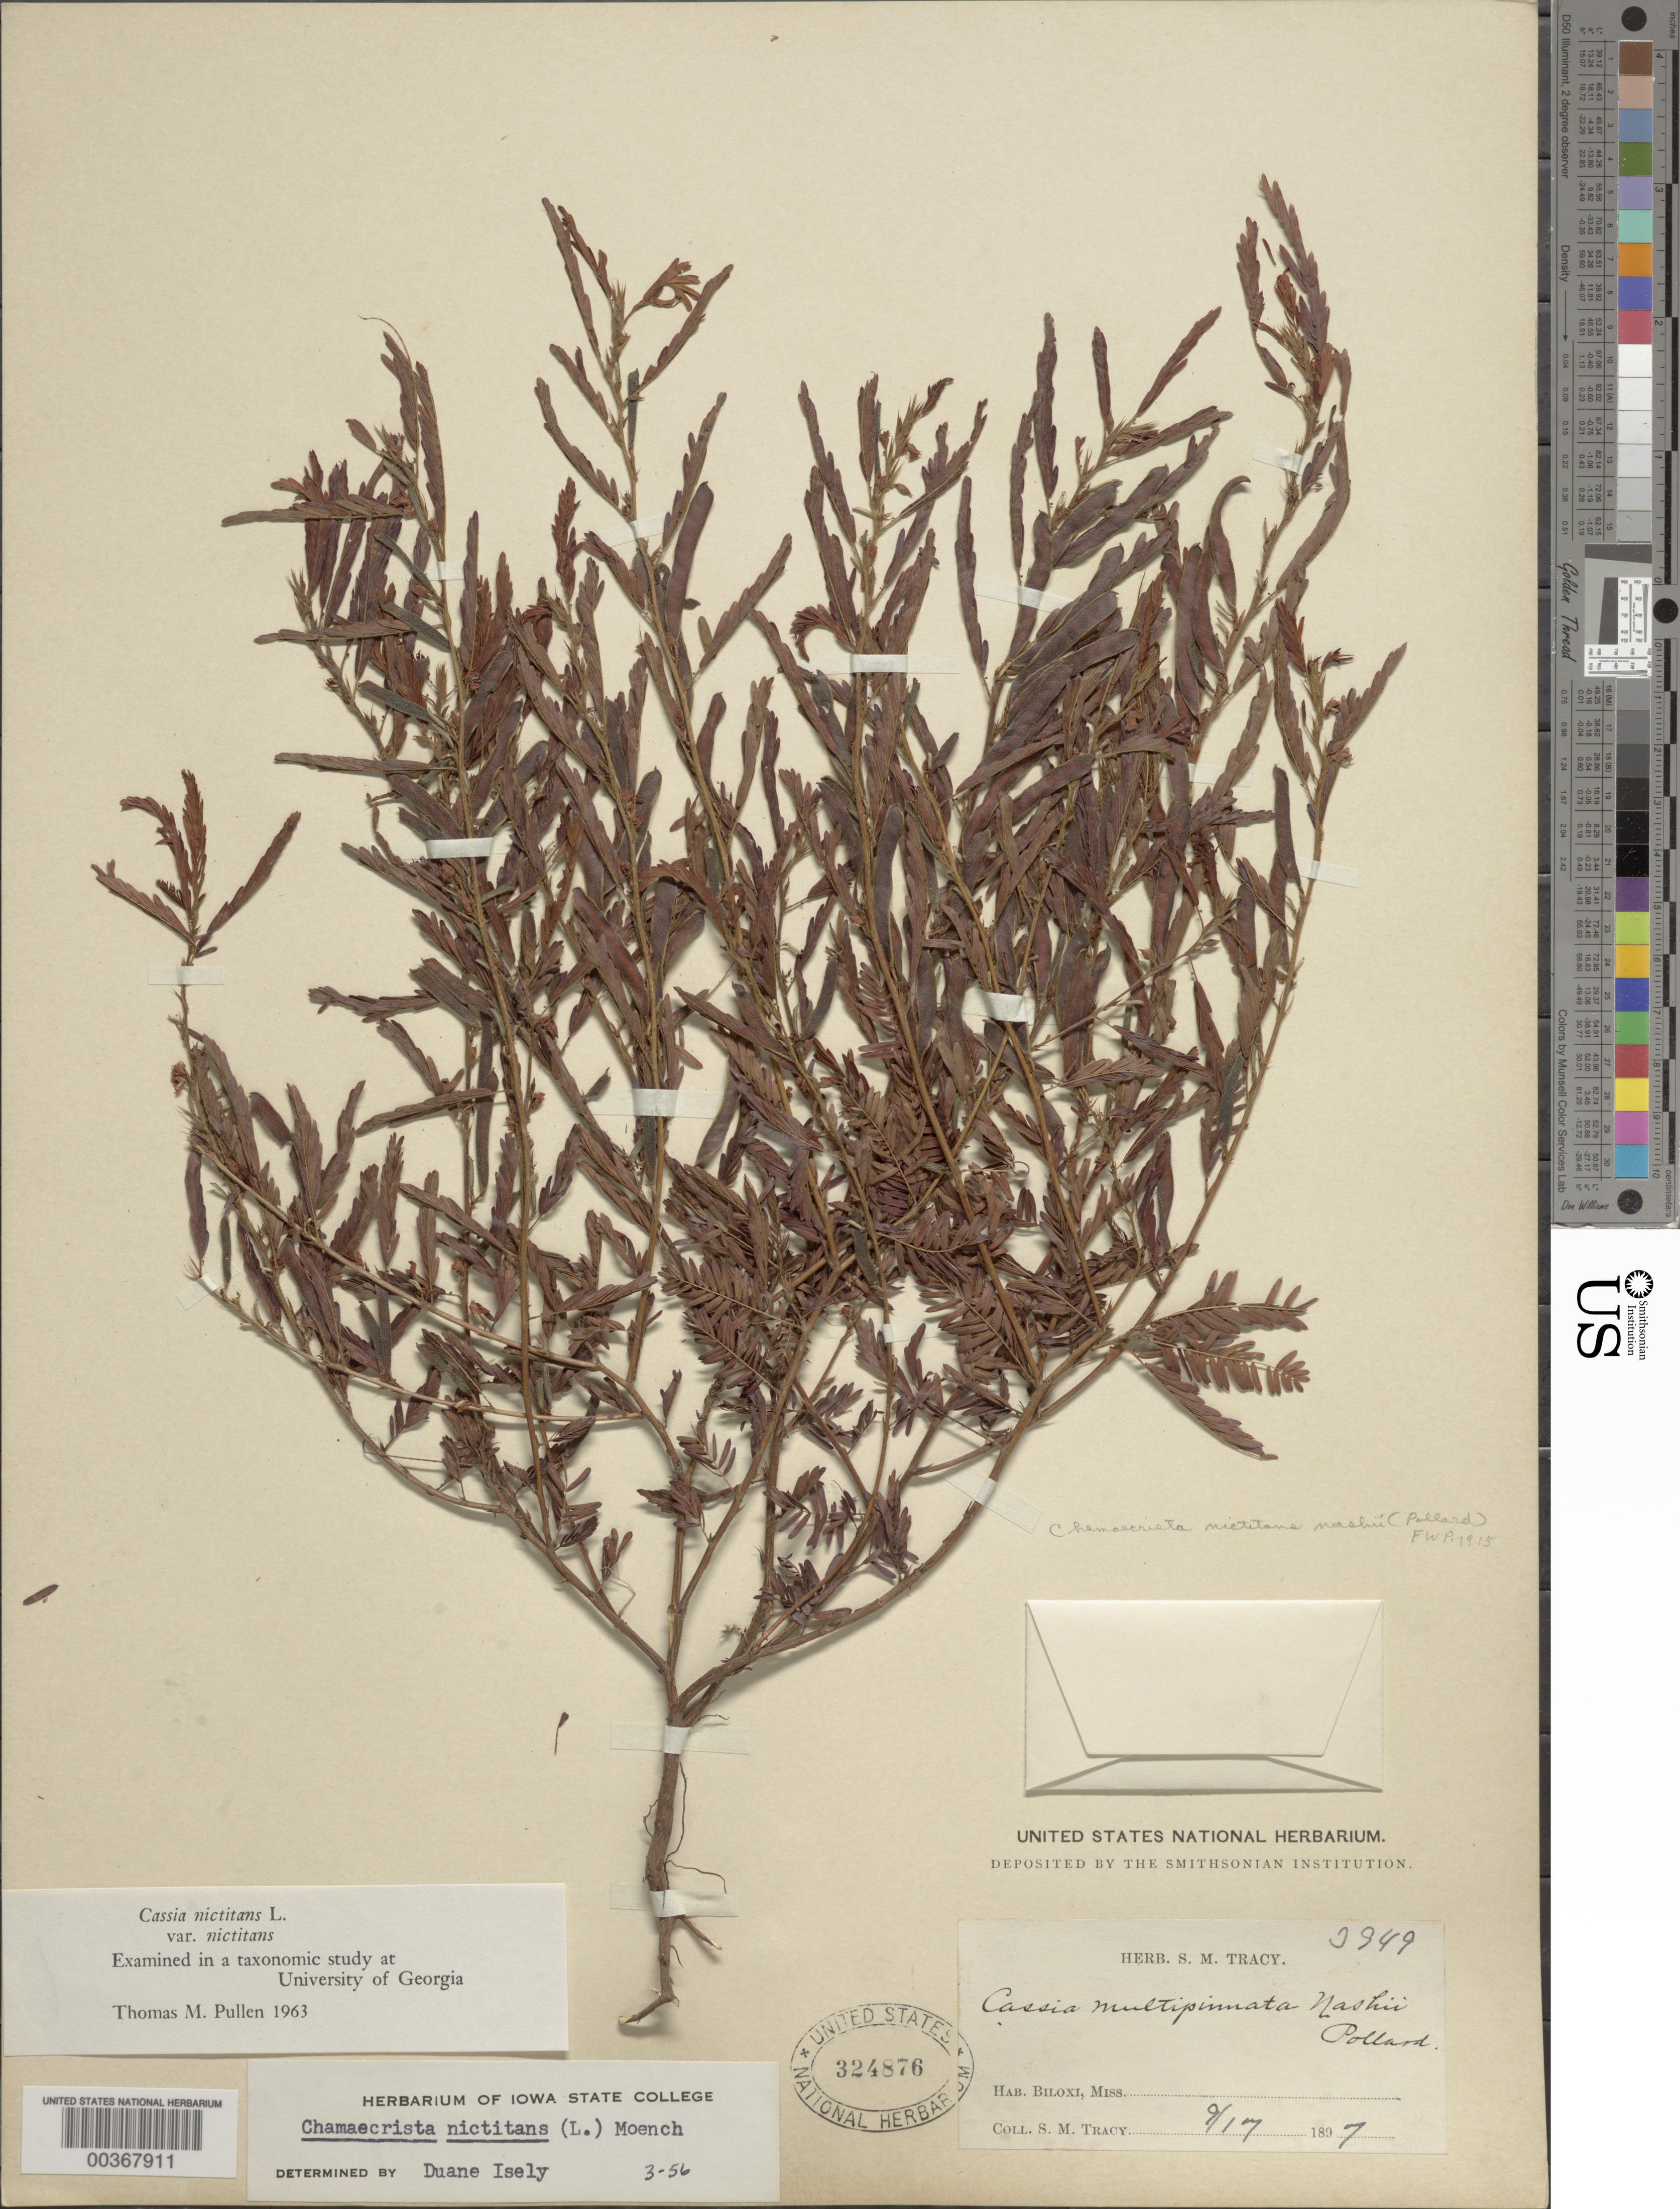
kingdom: Plantae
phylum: Tracheophyta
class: Magnoliopsida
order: Fabales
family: Fabaceae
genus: Chamaecrista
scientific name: Chamaecrista nictitans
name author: (L.) Moench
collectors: S. M. Tracy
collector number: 3949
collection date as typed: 17 Sep 1897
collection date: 1897-09-17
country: United States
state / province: Mississippi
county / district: Harrison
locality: Biloxi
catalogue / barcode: US 324876